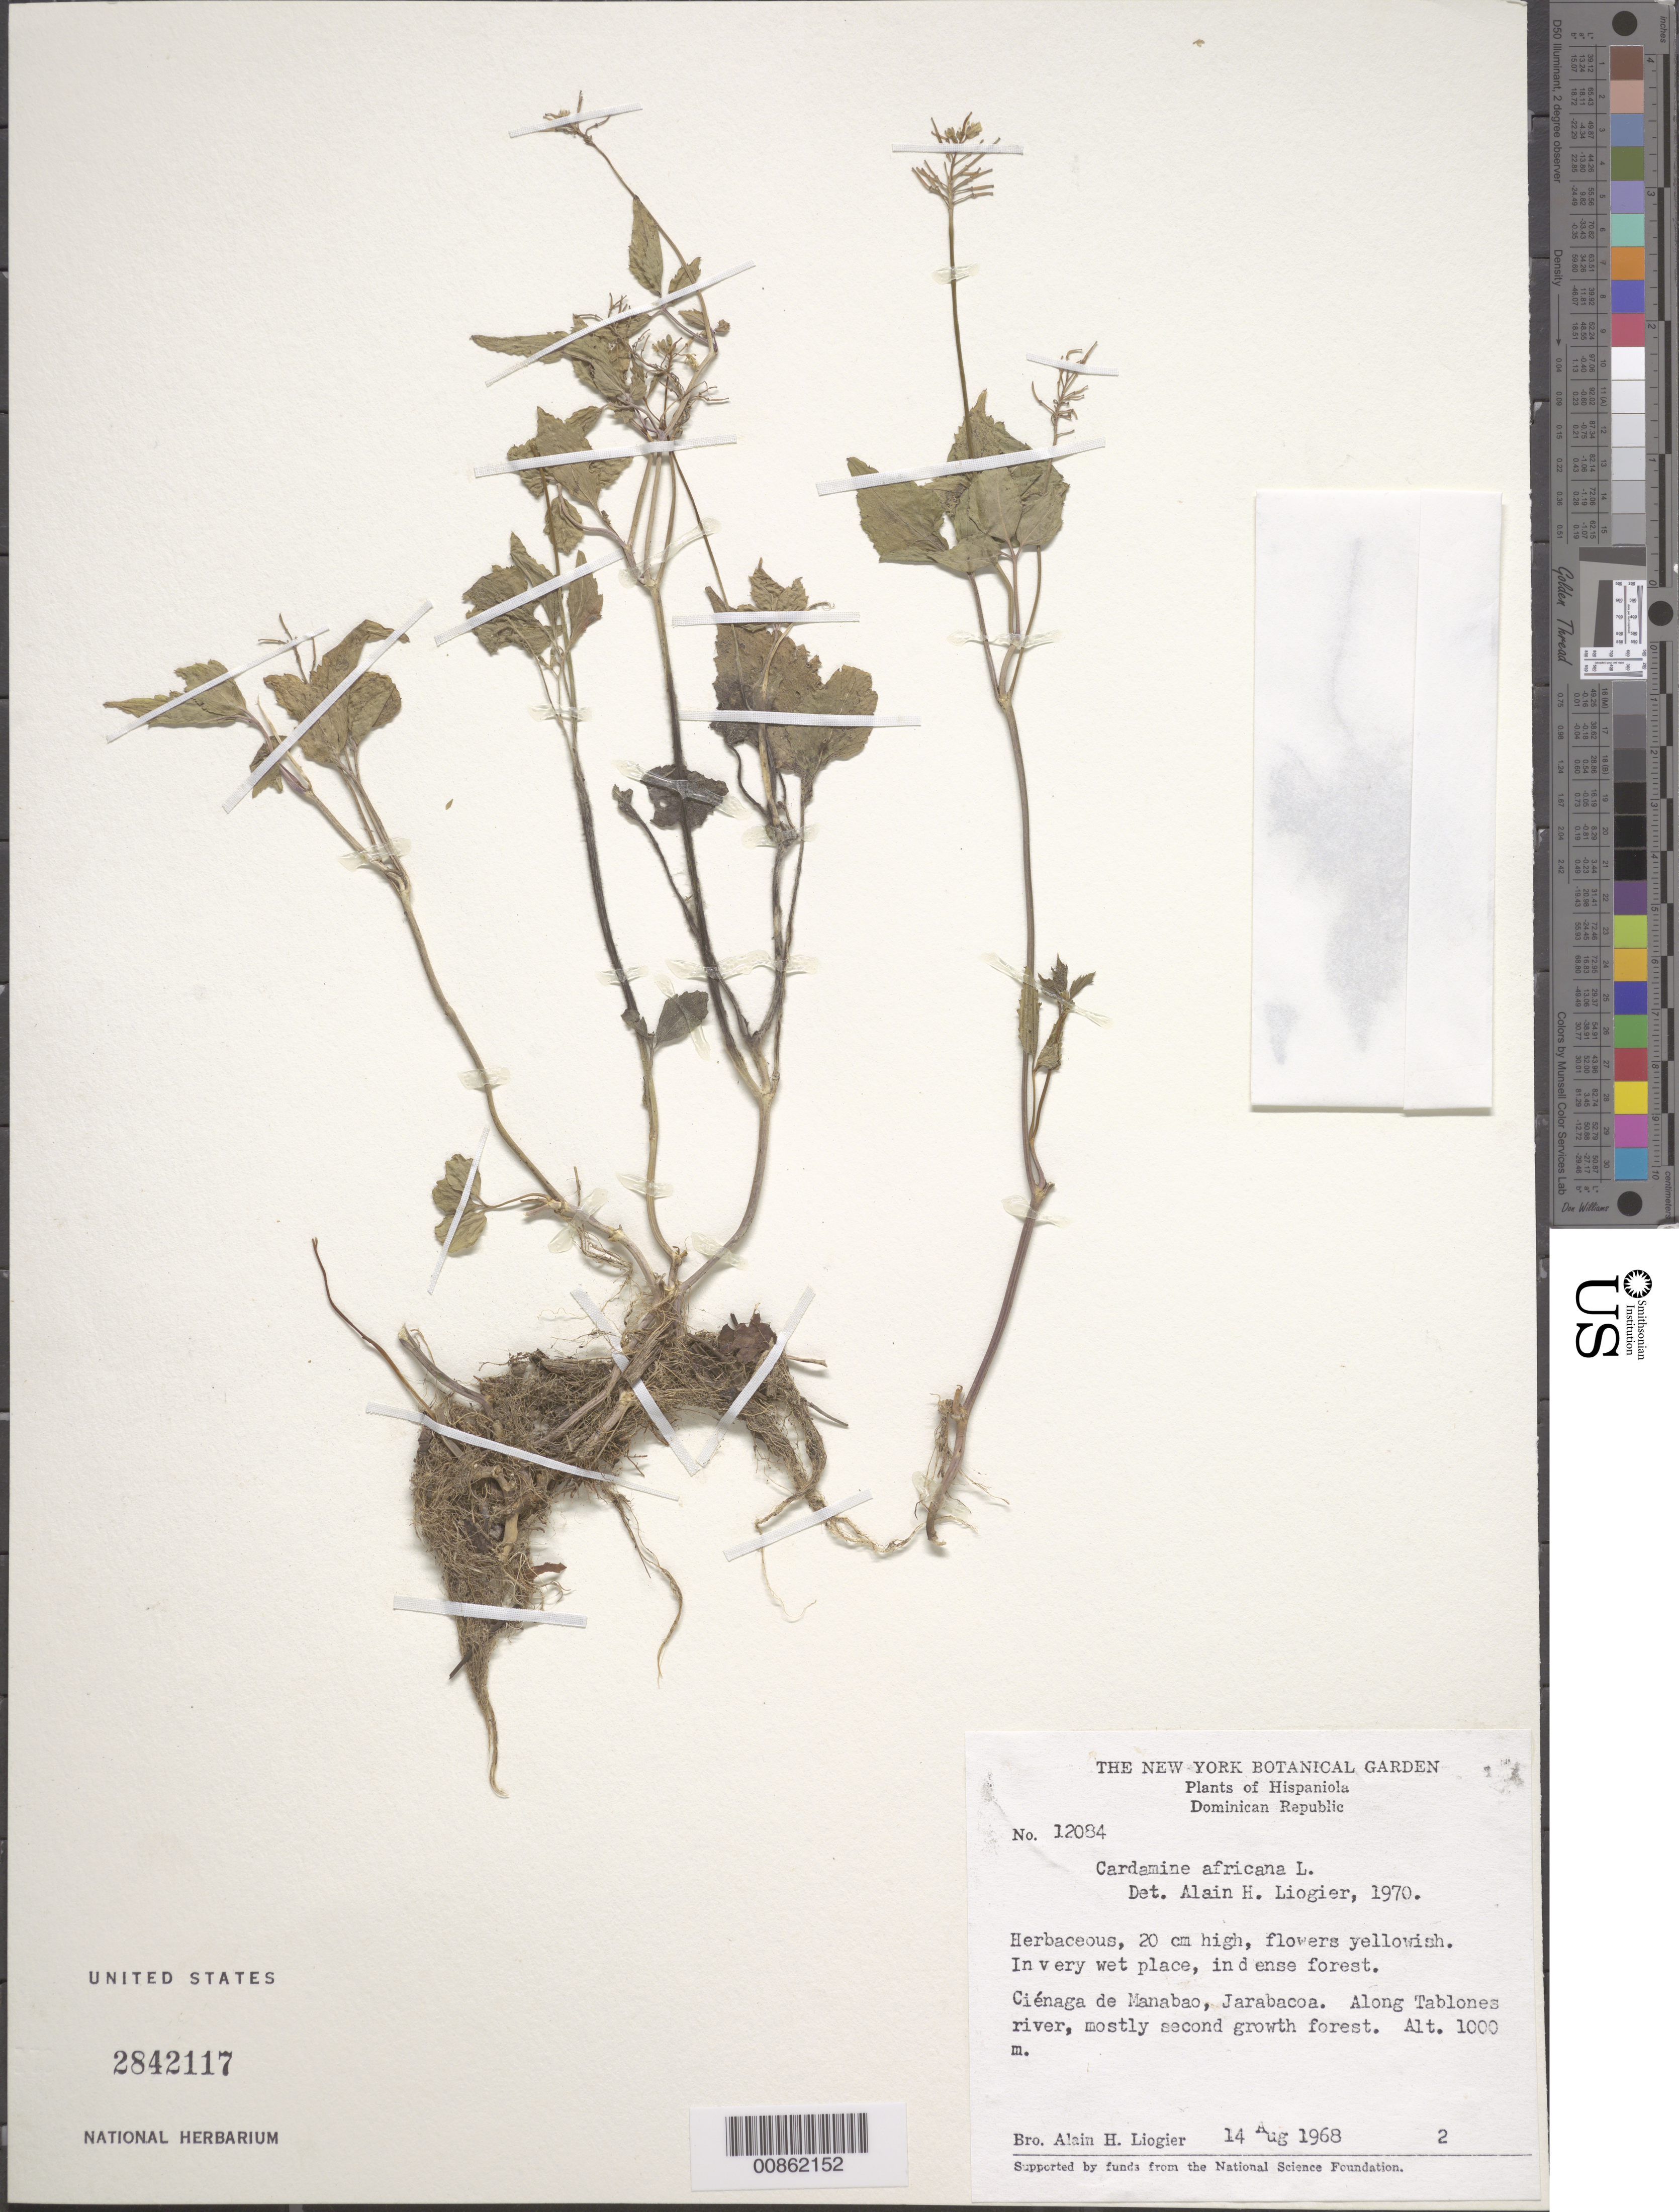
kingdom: Plantae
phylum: Tracheophyta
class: Magnoliopsida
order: Brassicales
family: Brassicaceae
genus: Cardamine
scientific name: Cardamine africana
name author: L.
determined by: Liogier, Alain H.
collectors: A. H. Liogier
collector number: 12084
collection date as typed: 14 Aug 1968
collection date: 1968-08-14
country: Dominican Republic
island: Hispaniola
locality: Ciénaga de Manabao, Jarabacoa. Along Tablones river.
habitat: In very wet place, in dense forest. Mostly second growth forest.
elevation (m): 1000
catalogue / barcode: US 2842117